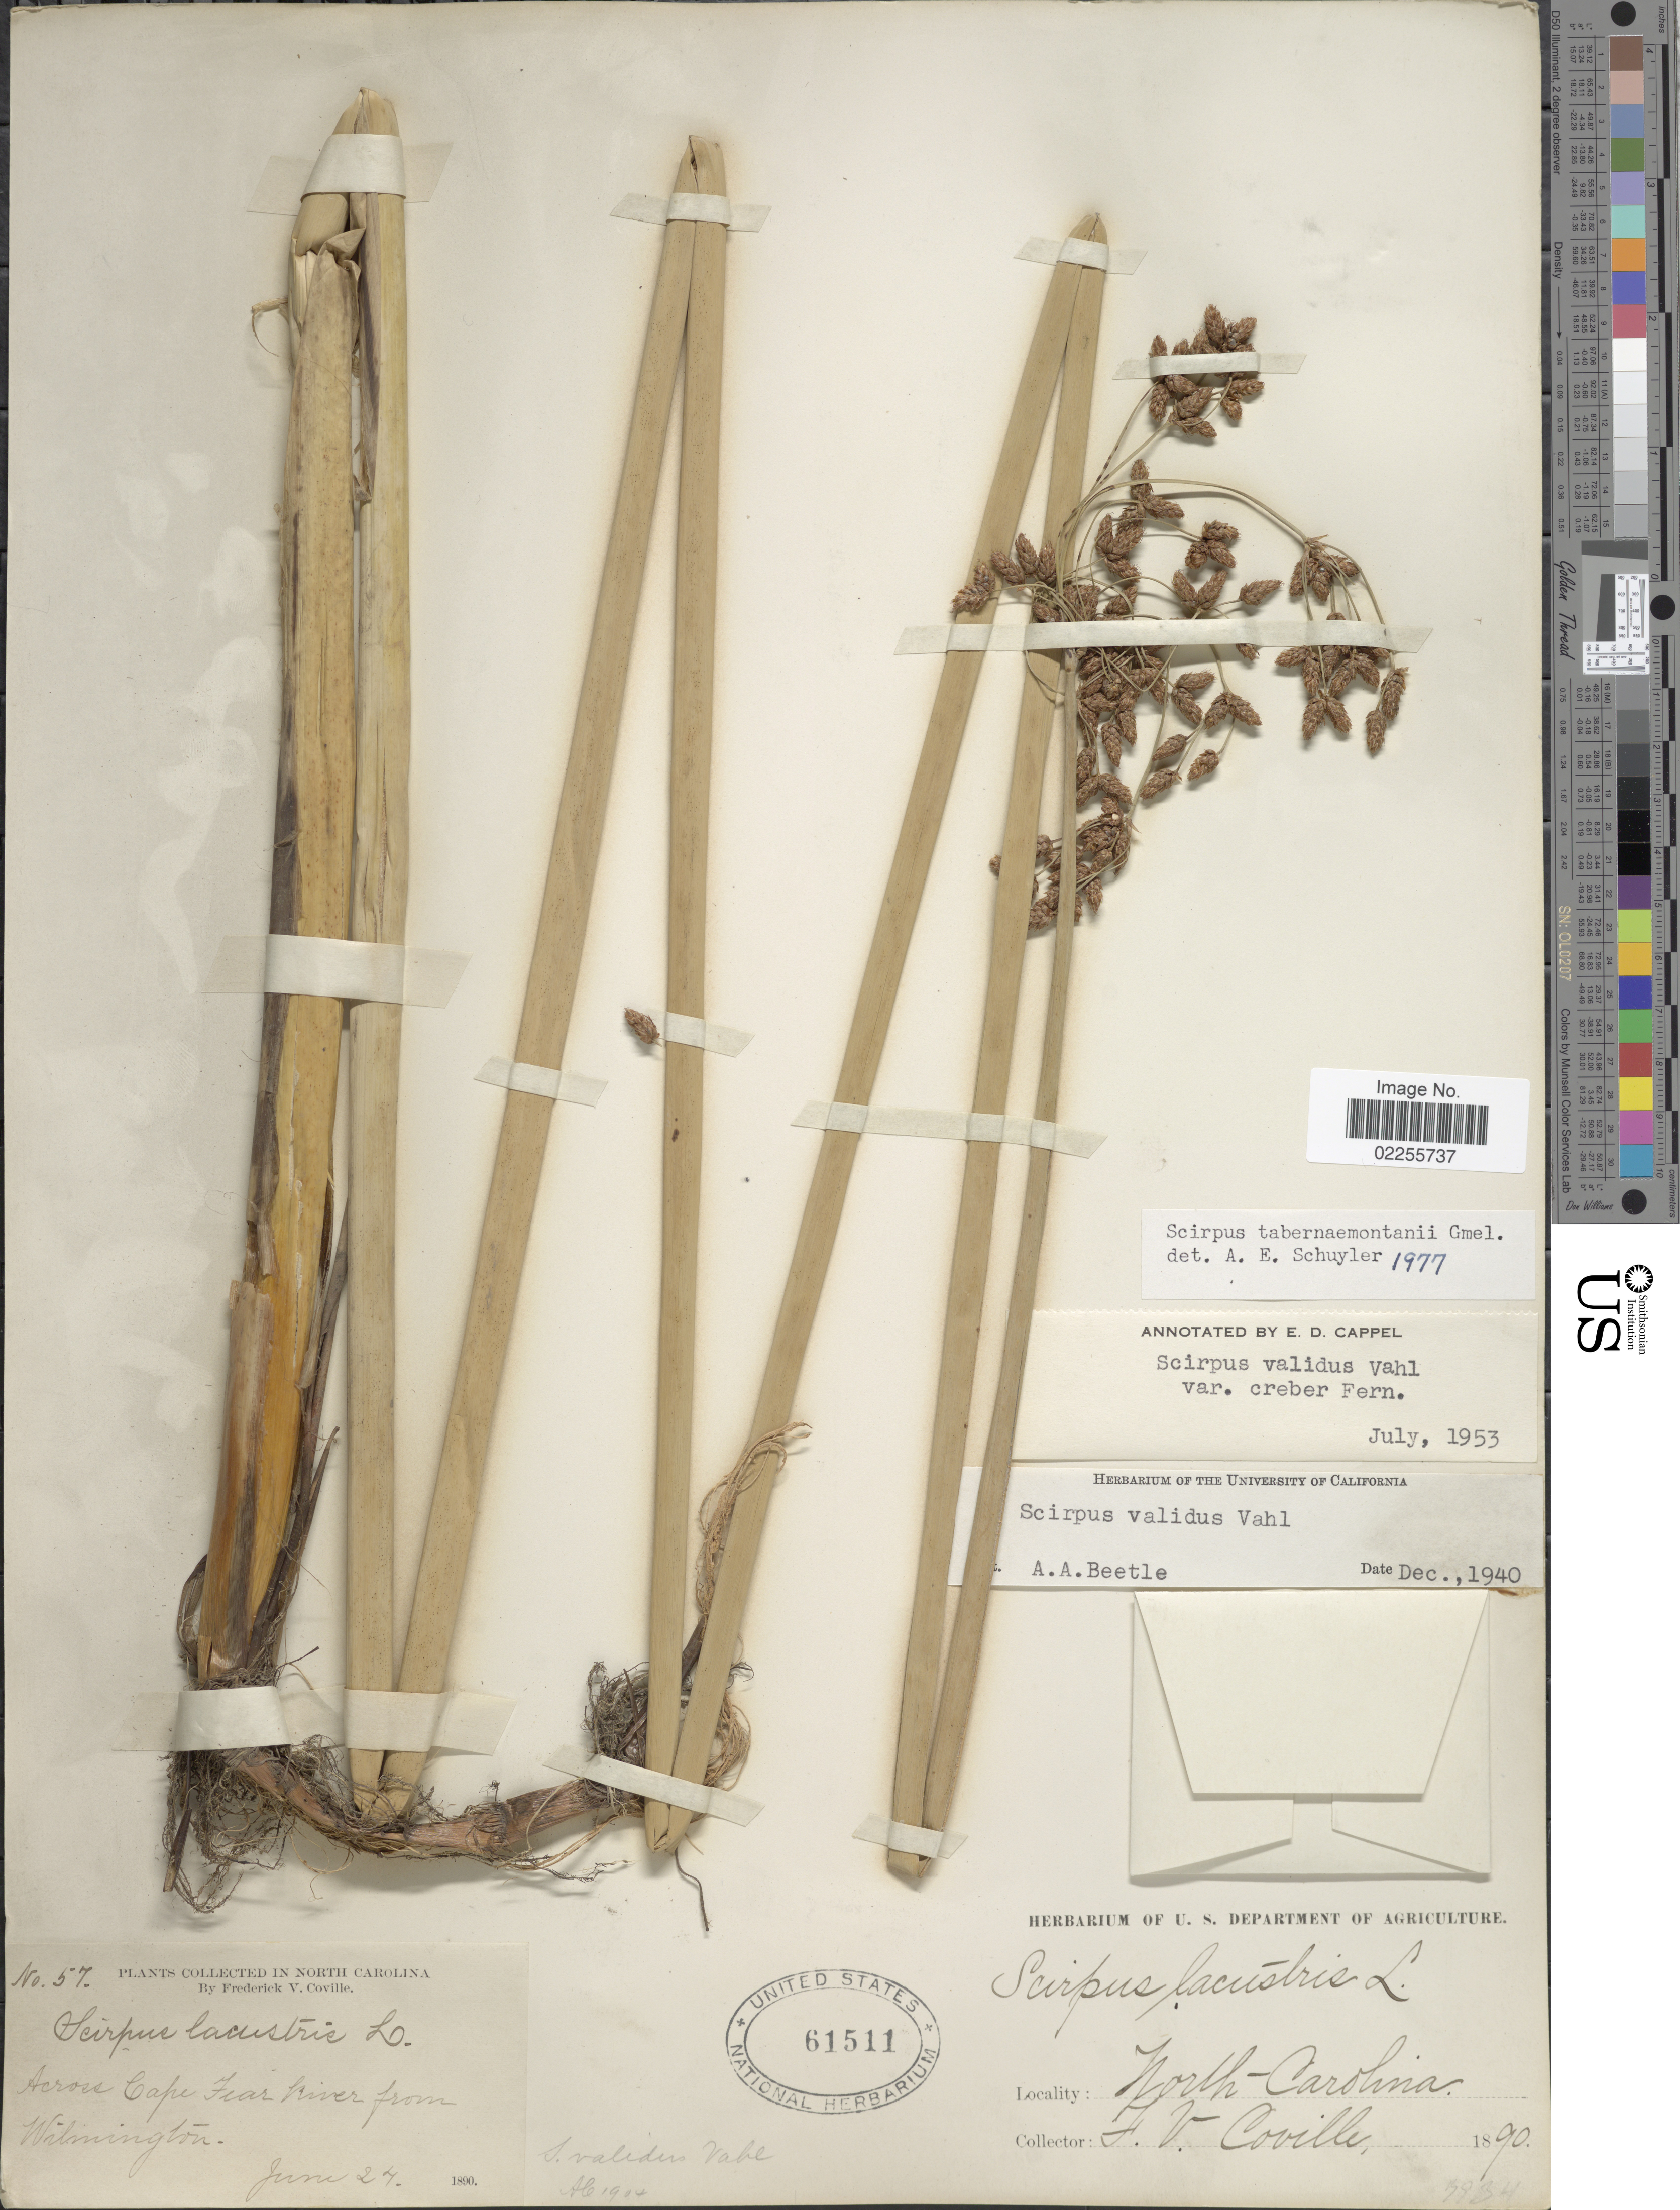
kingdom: Plantae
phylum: Tracheophyta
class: Liliopsida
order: Poales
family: Cyperaceae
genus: Schoenoplectus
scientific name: Schoenoplectus tabernaemontani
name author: (C.C. Gmel.) Palla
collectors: F. V. Coville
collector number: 57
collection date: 1890-06-24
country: United States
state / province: North Carolina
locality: Wilmington.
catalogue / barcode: US 61511